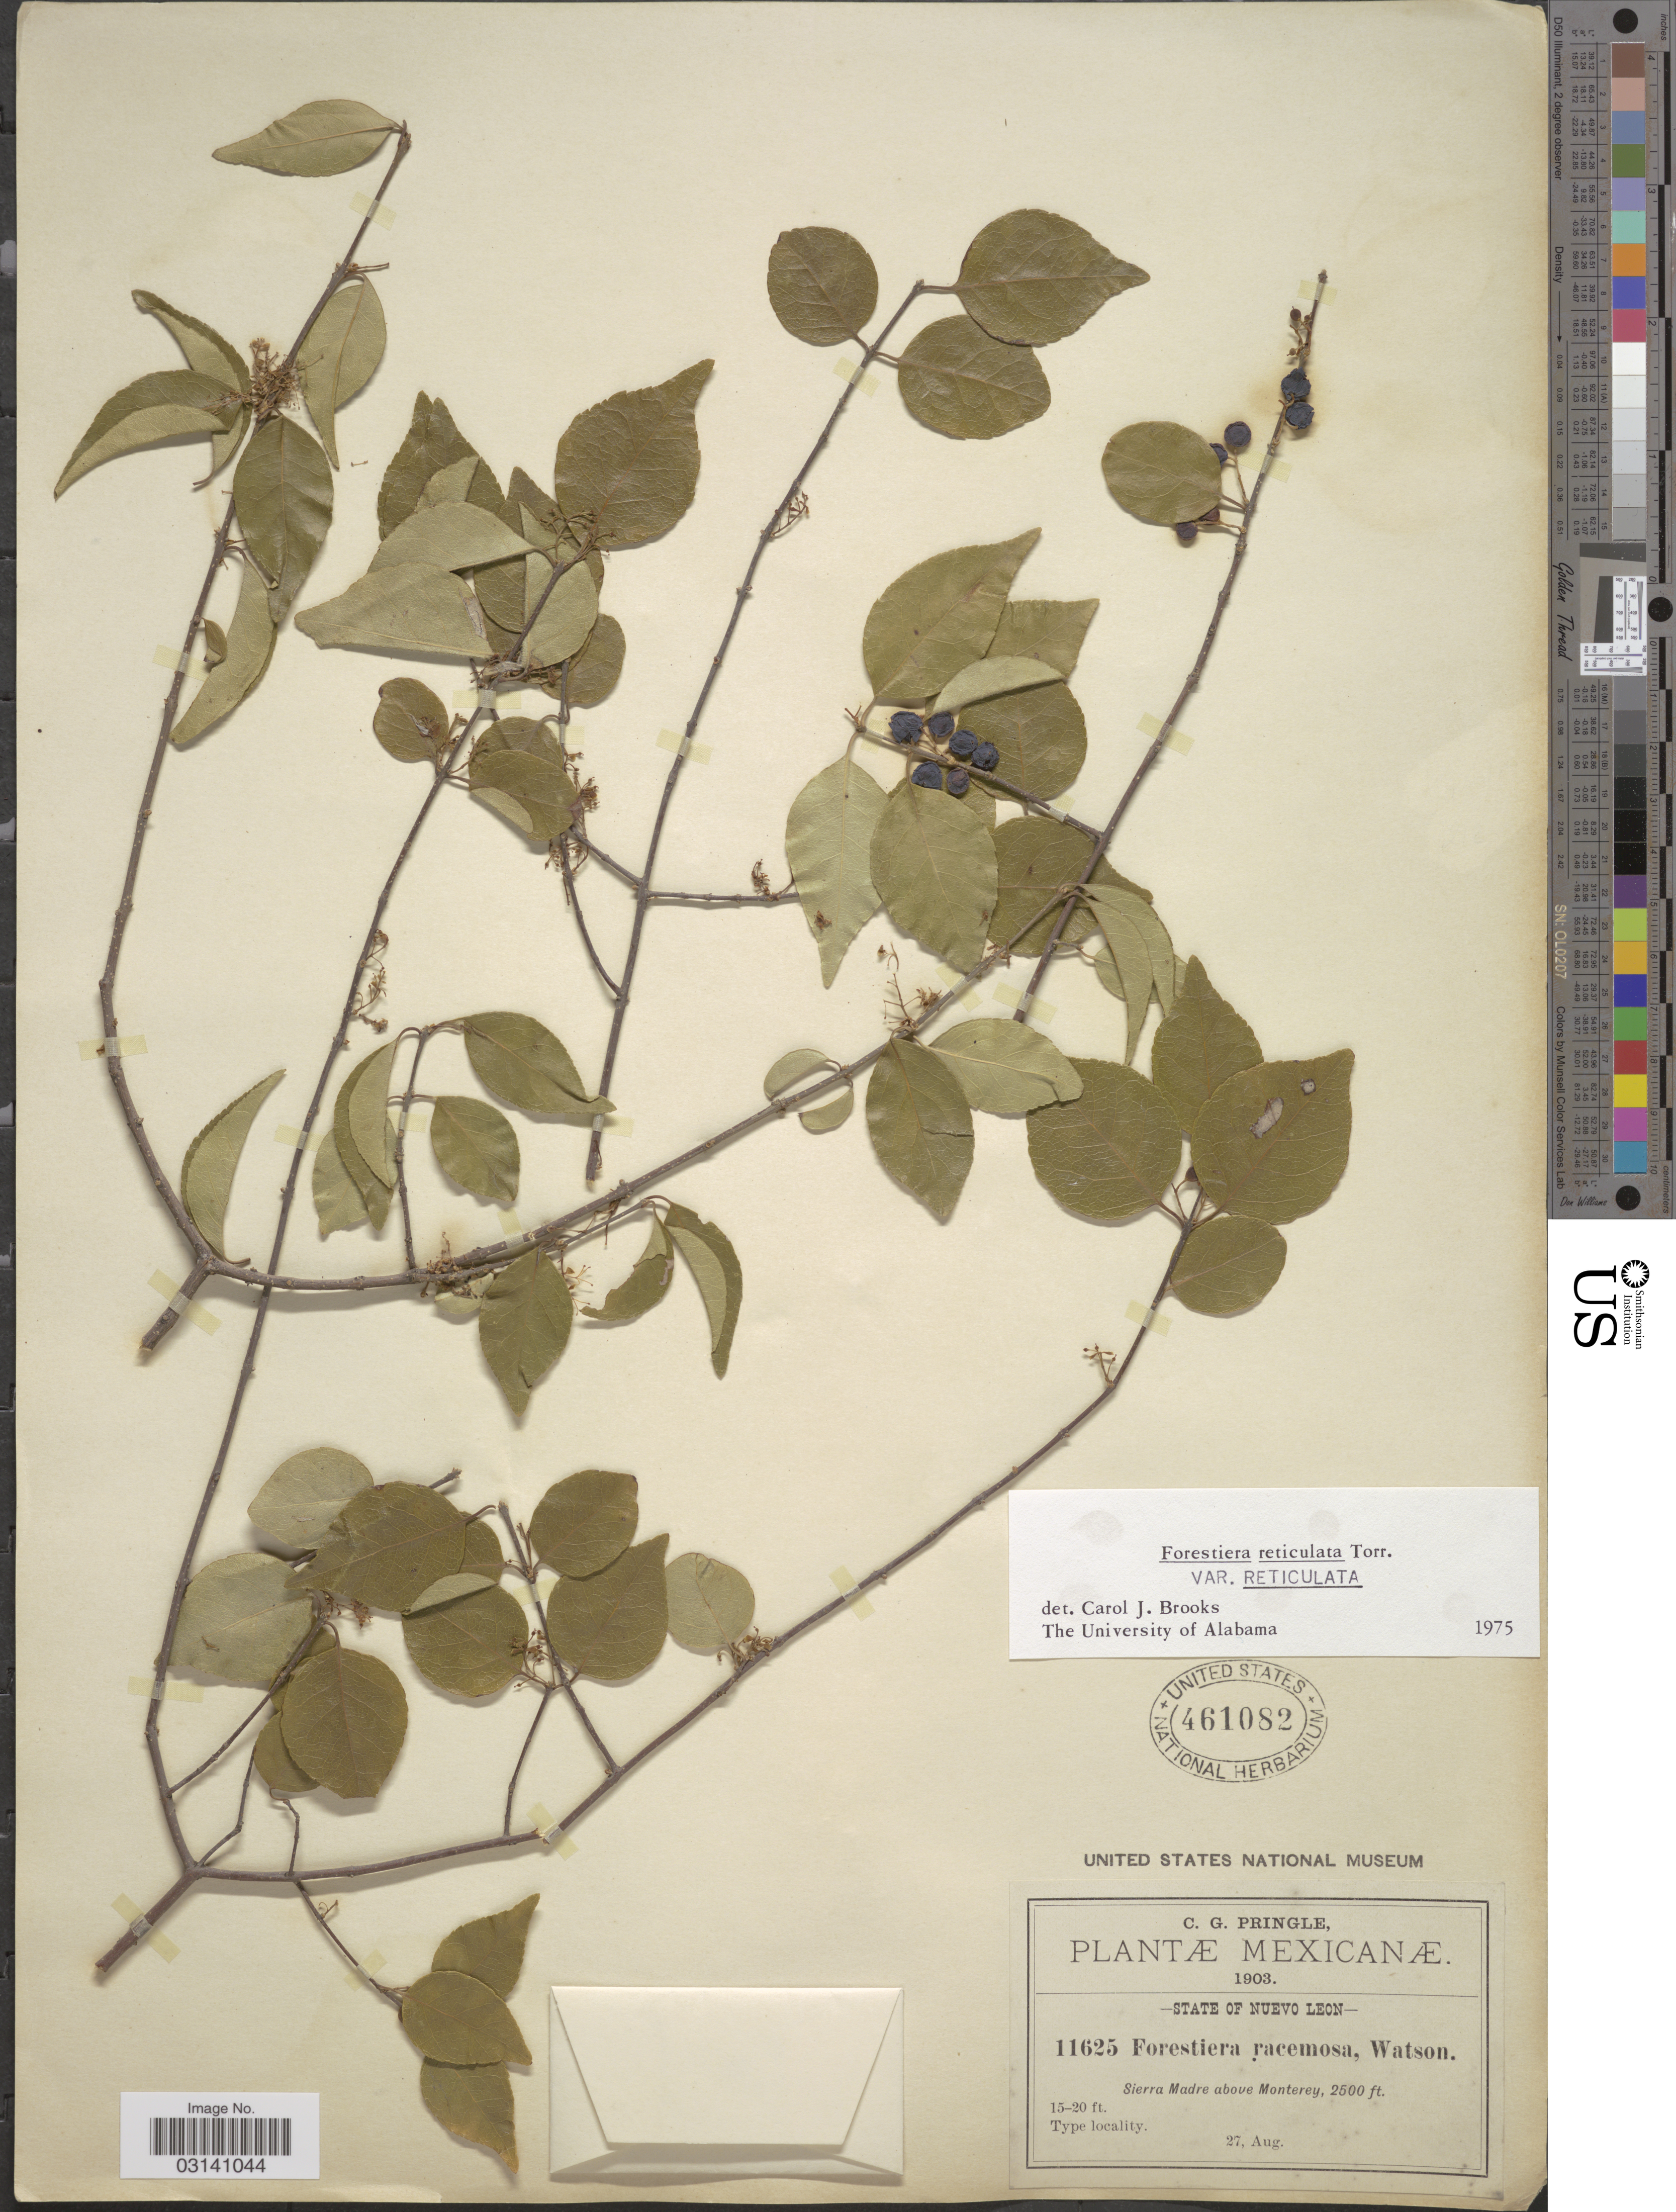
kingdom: Plantae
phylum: Tracheophyta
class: Magnoliopsida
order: Lamiales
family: Oleaceae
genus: Forestiera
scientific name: Forestiera reticulata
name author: Torr. in Emory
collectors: C. G. Pringle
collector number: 11625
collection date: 1903-08-27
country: Mexico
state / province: Nuevo León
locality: Sierra Madre above Monterey.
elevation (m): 762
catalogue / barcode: US 461082